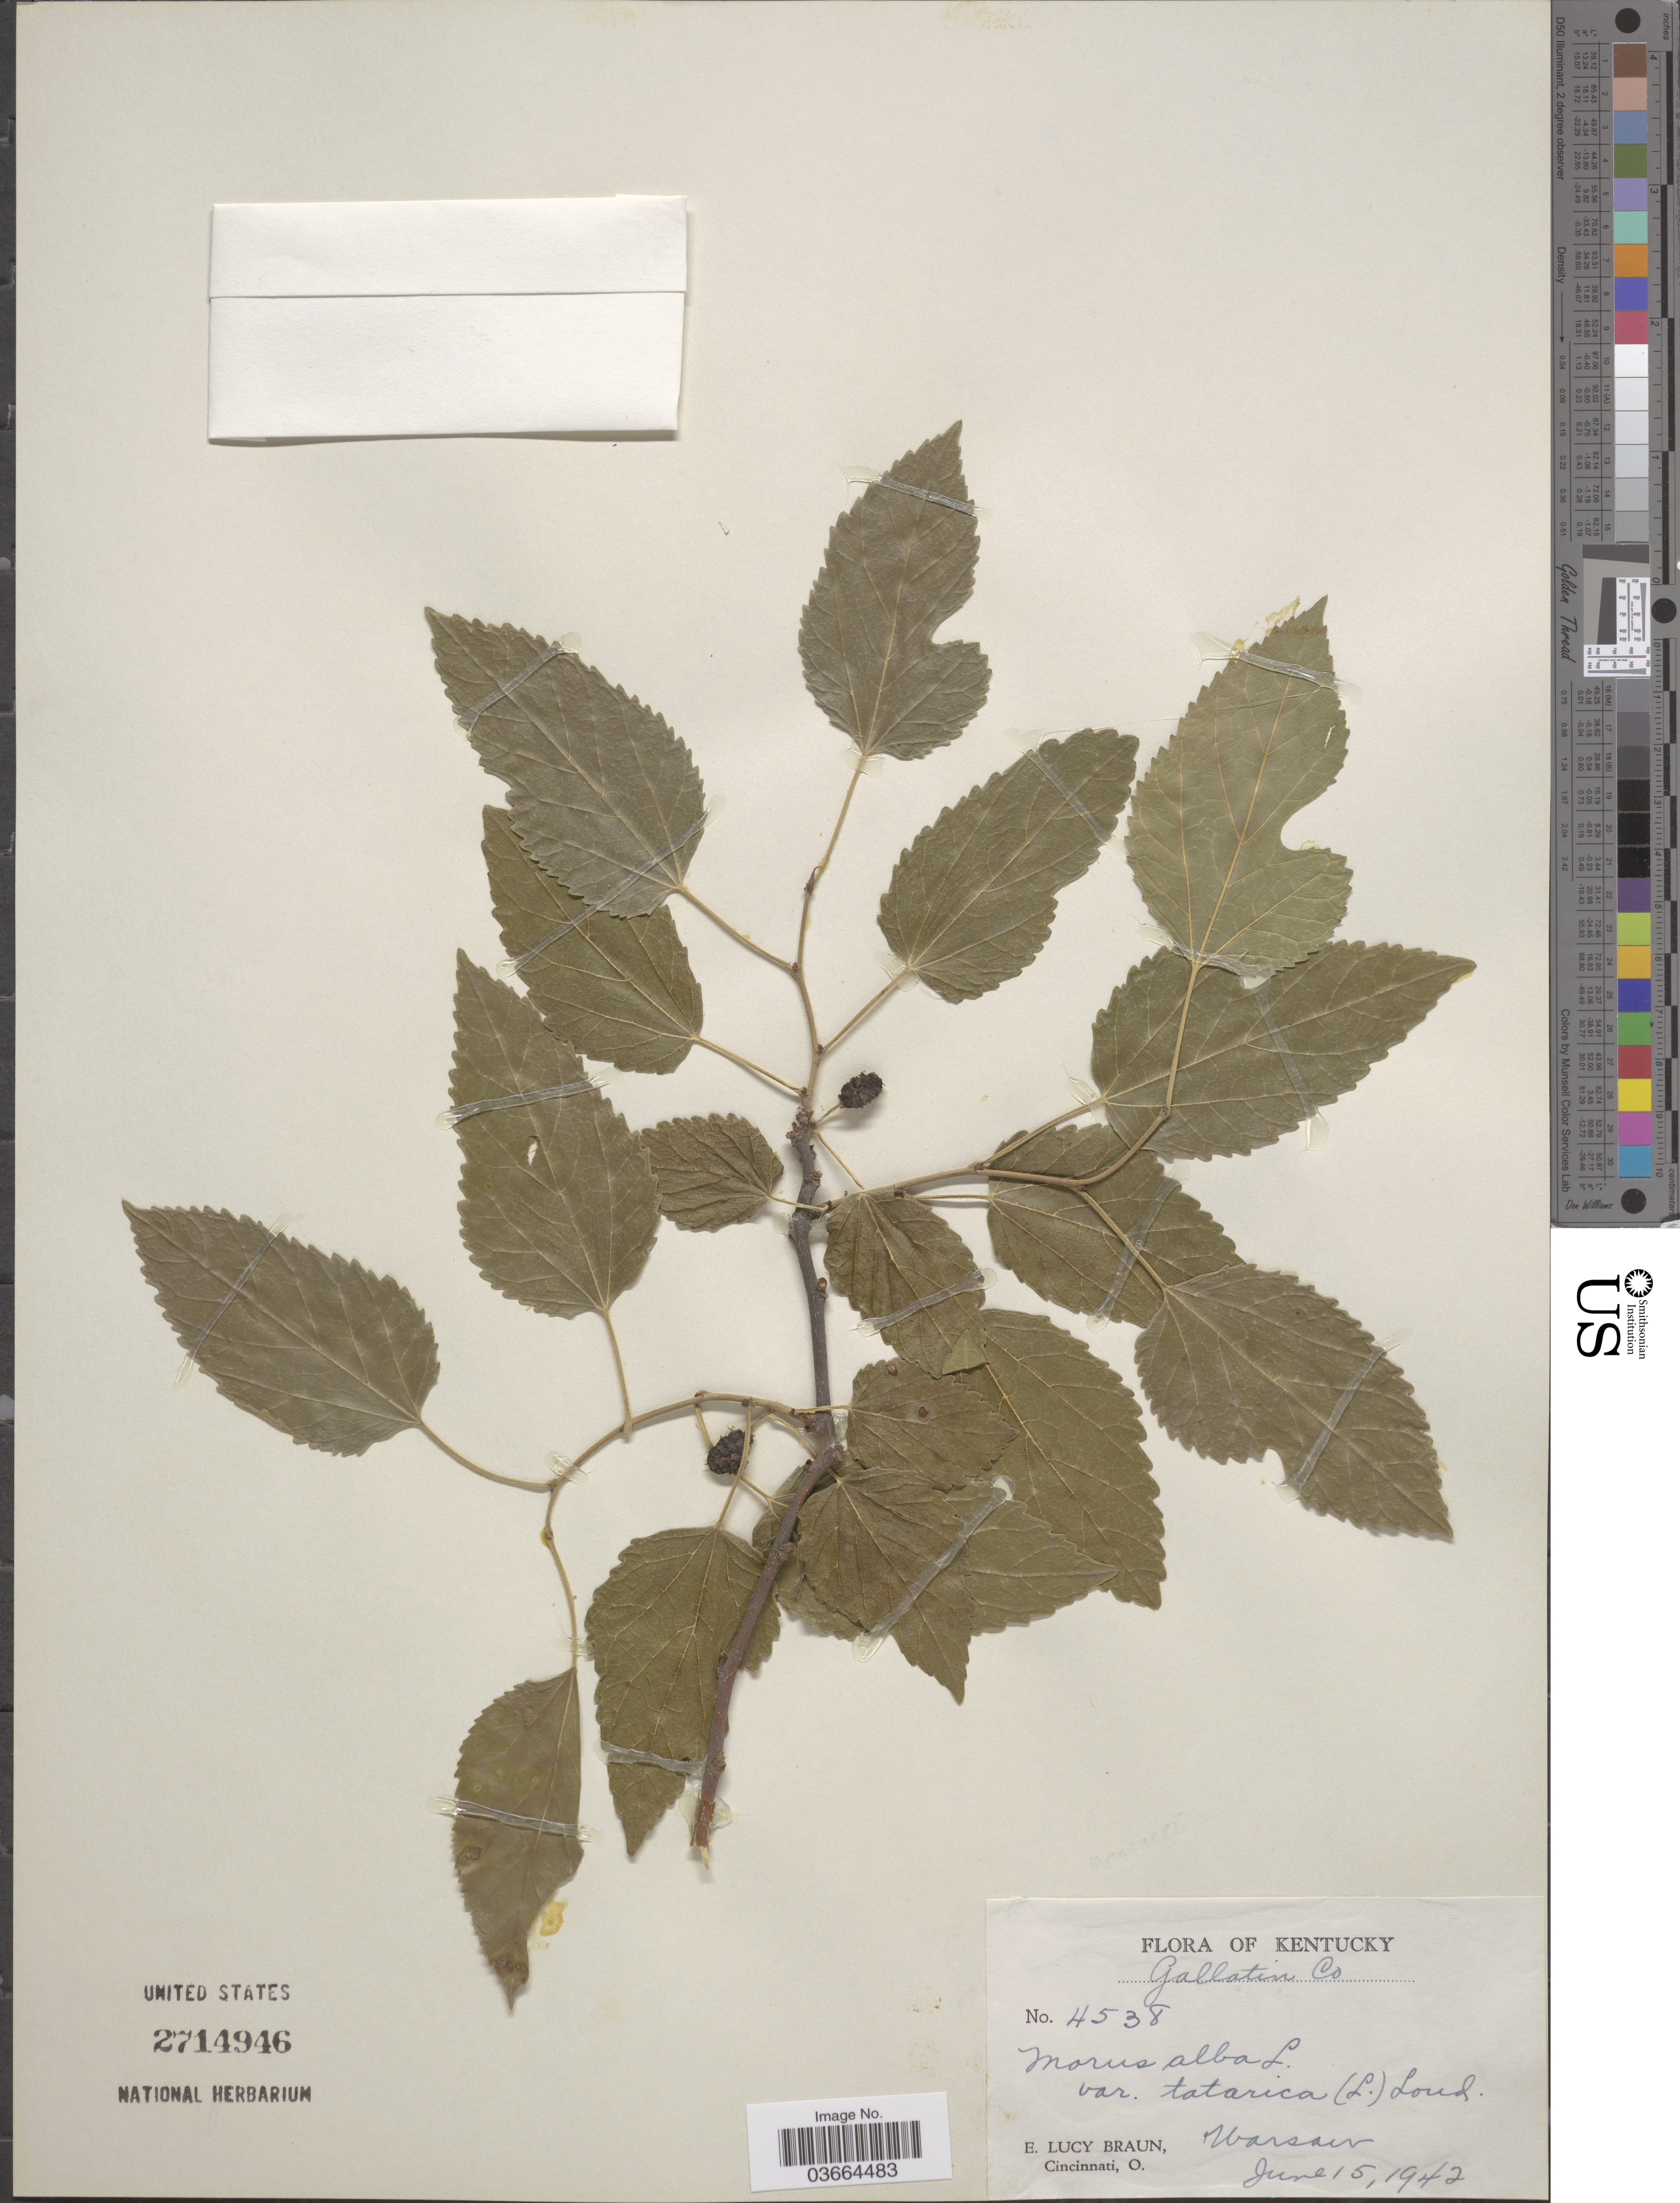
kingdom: Plantae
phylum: Tracheophyta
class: Magnoliopsida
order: Rosales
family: Moraceae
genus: Morus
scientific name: Morus alba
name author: L.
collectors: E. L. Braun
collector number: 4538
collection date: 1942-06-15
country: United States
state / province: Kentucky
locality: Gallatin Co. Warsaw.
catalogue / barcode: US 2714946